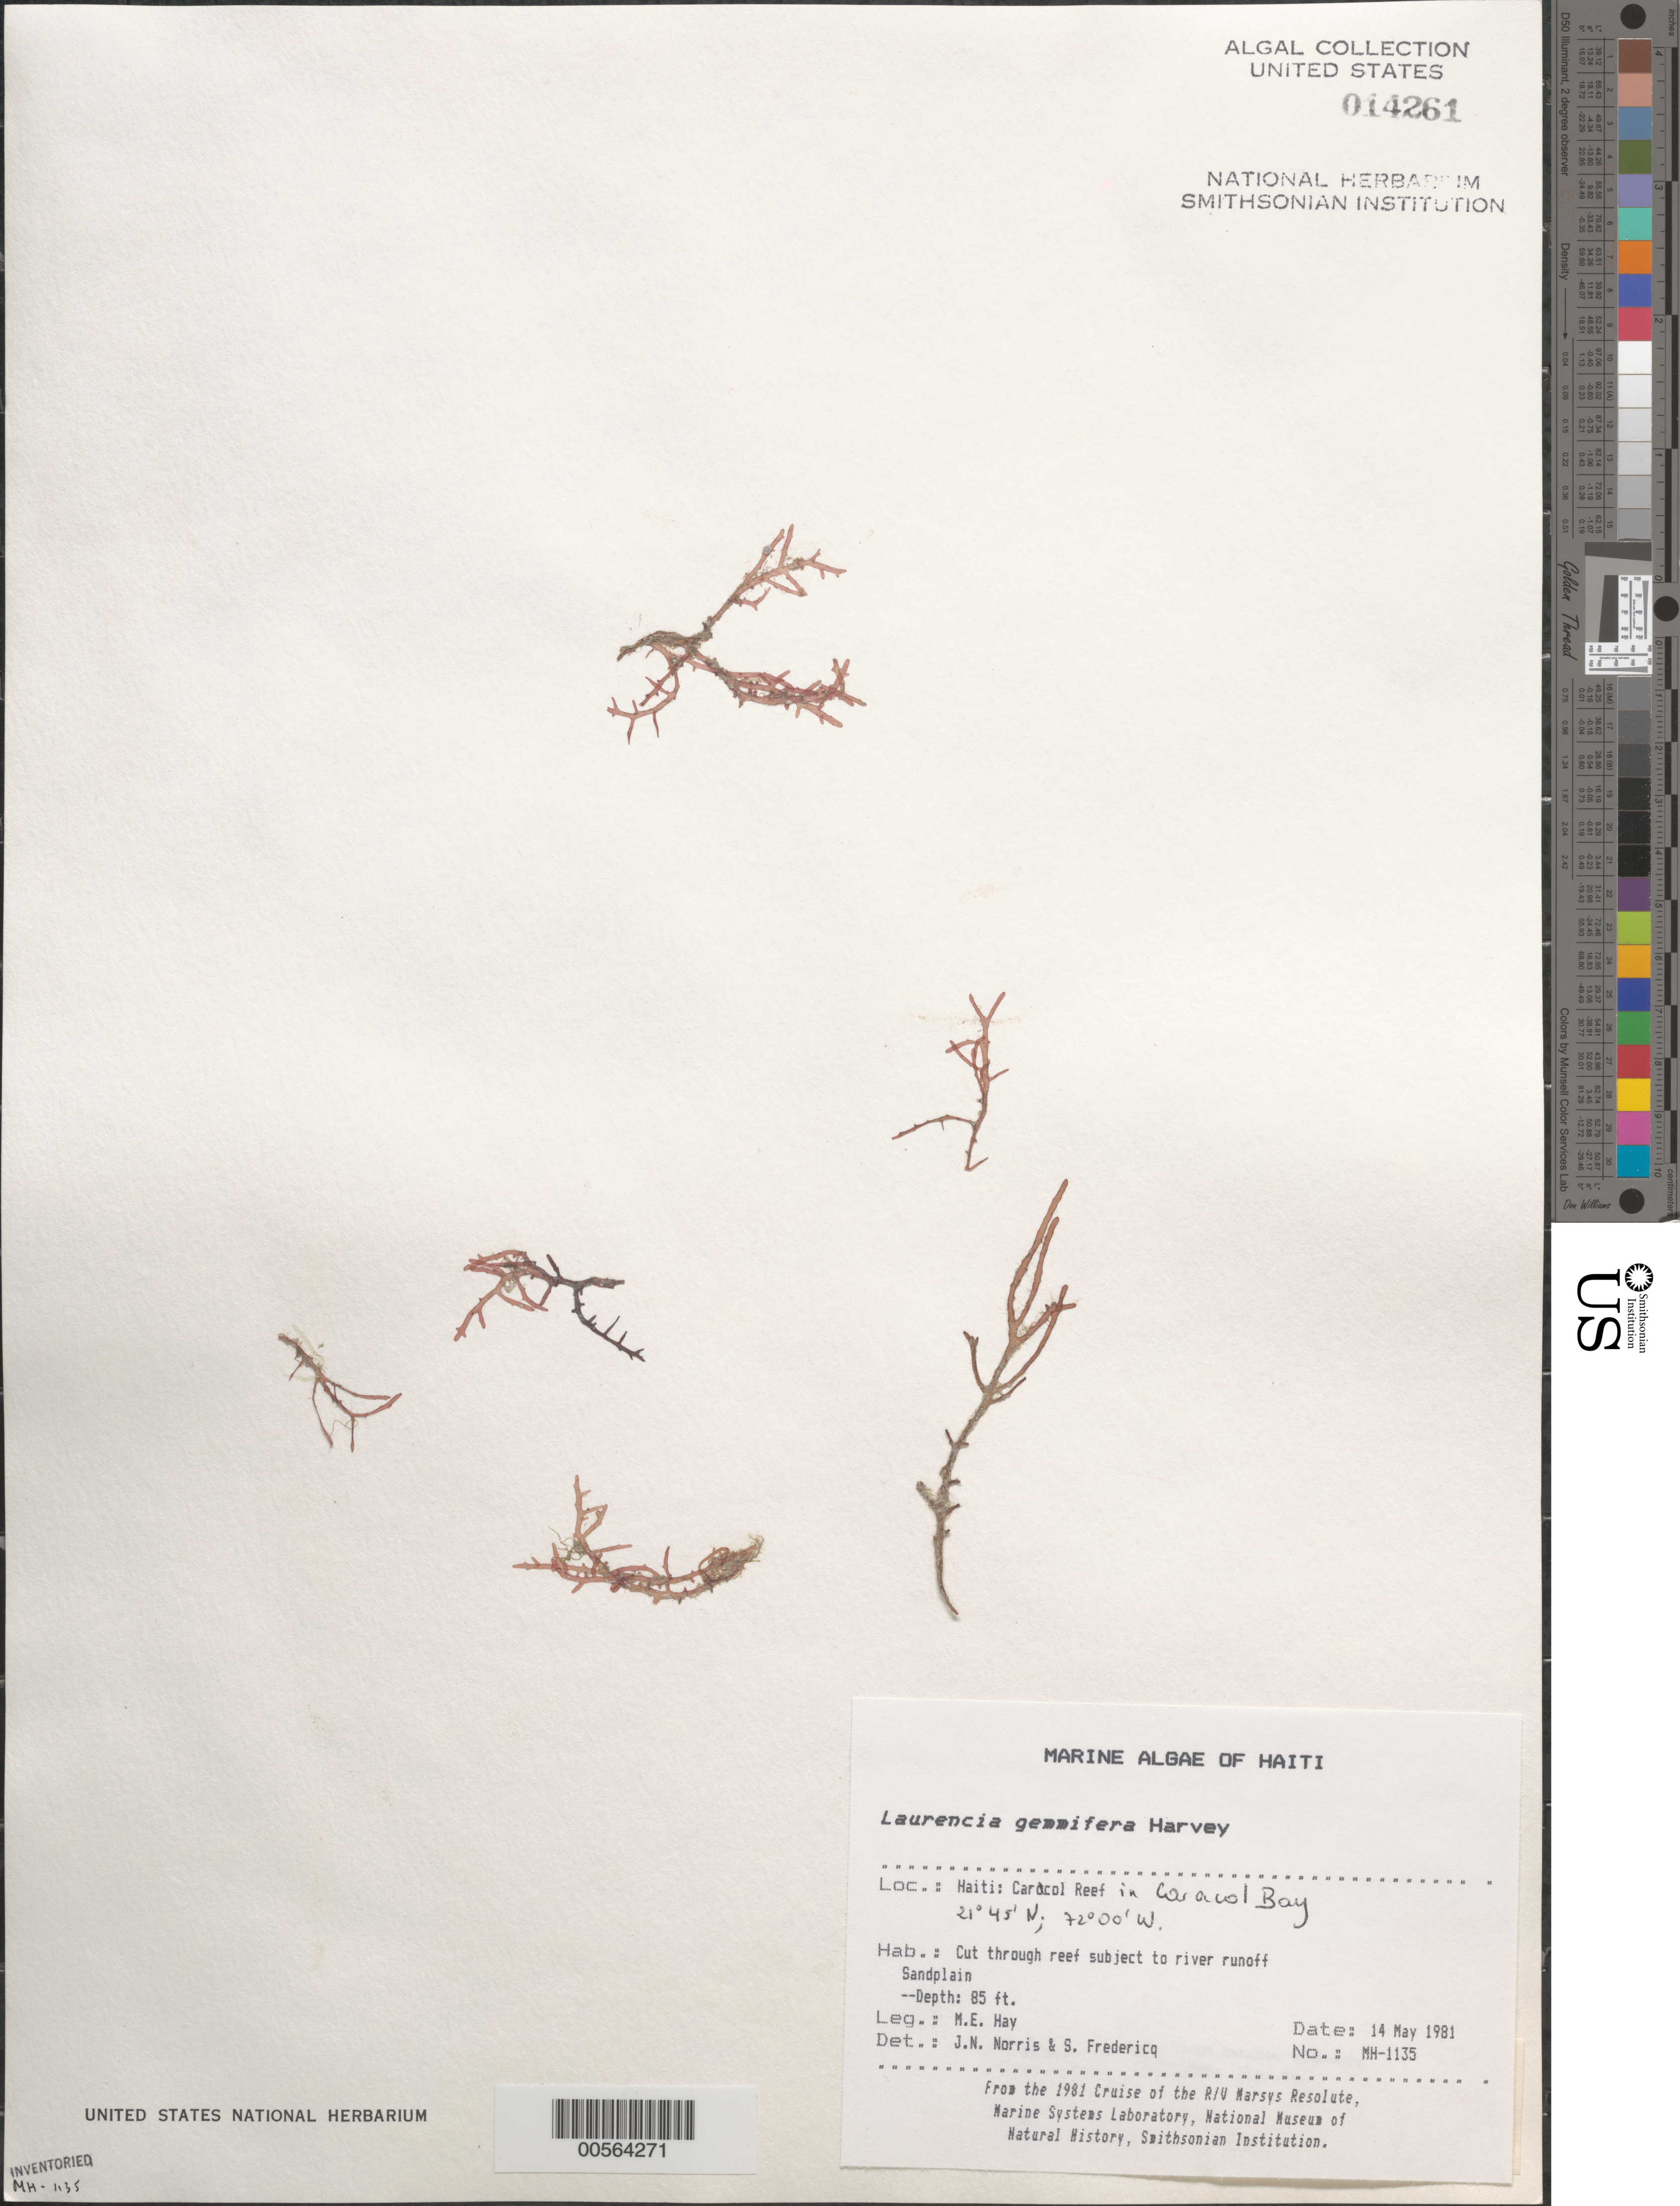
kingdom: Plantae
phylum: Rhodophyta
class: Florideophyceae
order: Ceramiales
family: Rhodomelaceae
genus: Yuzurua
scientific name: Yuzurua poiteaui var. gemmifera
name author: (Harvey) M.J. Wynne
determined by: Algae name updating Project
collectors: M. E. Hay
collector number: MEH-1135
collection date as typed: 14 May 1981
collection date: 1981-05-14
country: Haiti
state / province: Nord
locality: Caracol Reef, Caracol Bay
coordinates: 21 45'N, 72 00'W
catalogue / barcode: US 14261